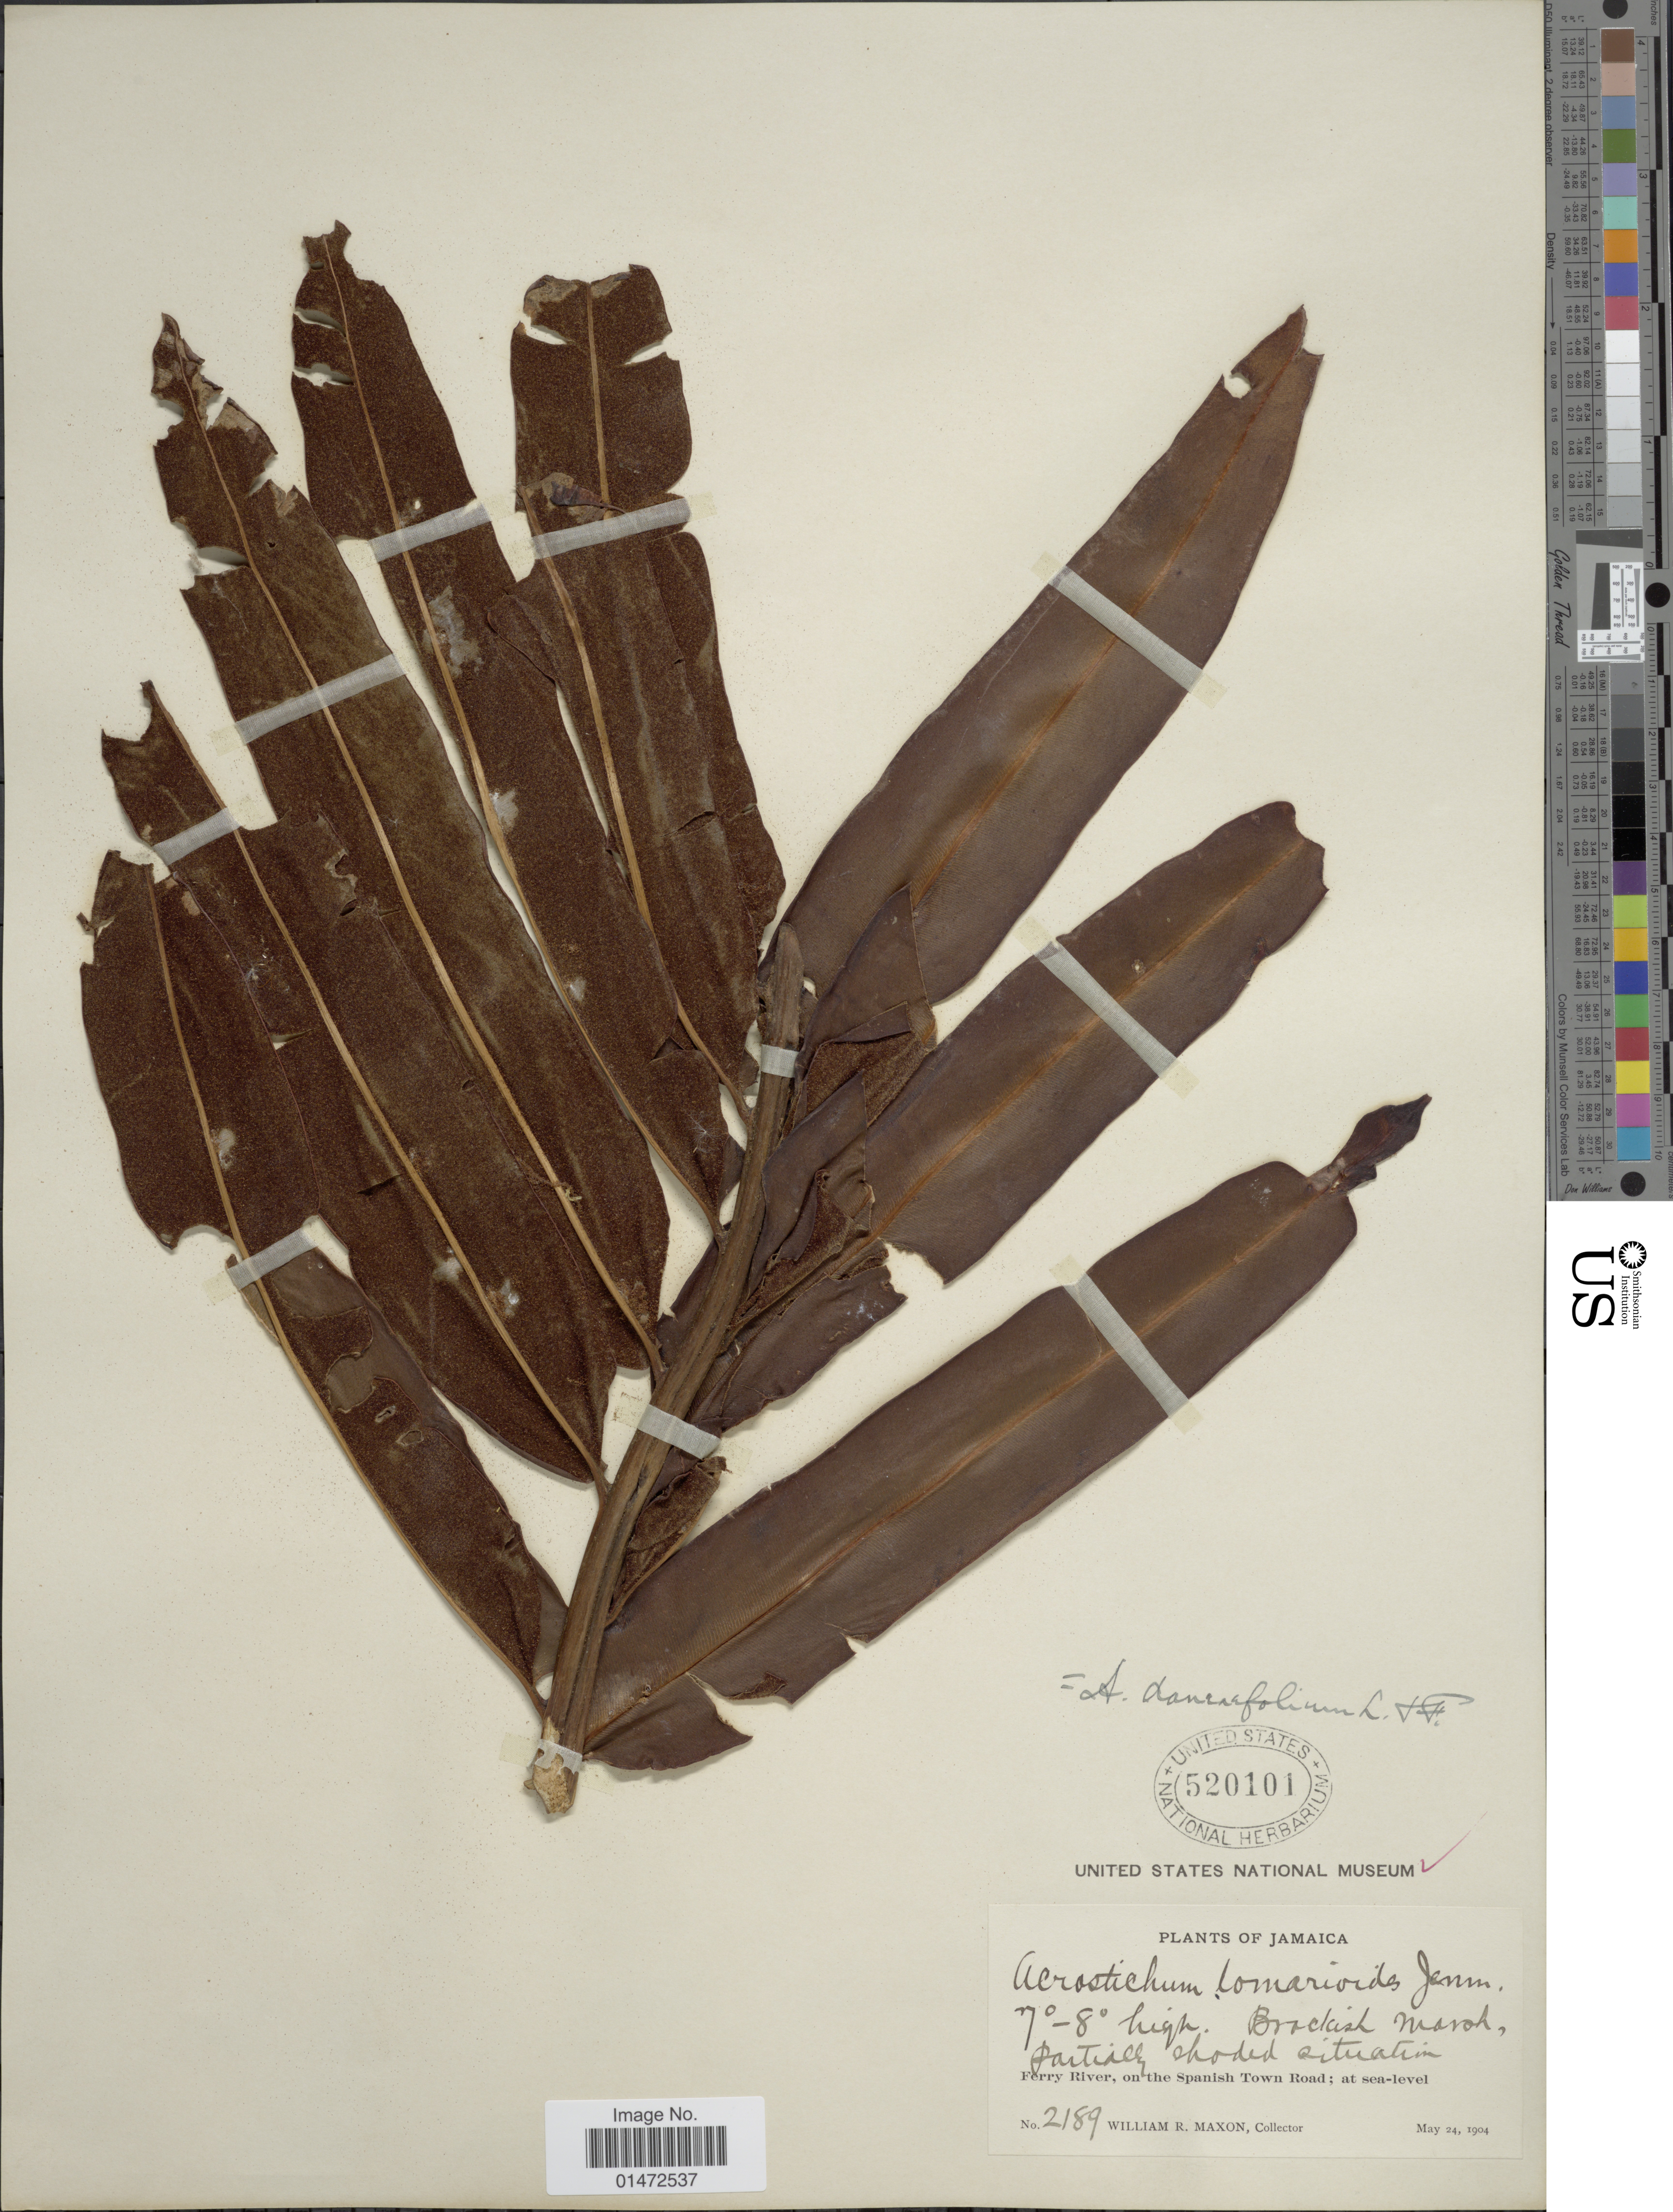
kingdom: Plantae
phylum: Tracheophyta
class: Polypodiopsida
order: Polypodiales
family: Pteridaceae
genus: Acrostichum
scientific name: Acrostichum danaeifolium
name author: Langsd. & Fisch.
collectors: W. R. Maxon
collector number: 2189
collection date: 1904-05-24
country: Jamaica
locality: Ferry River, on the Spanish Town Road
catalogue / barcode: US 520101